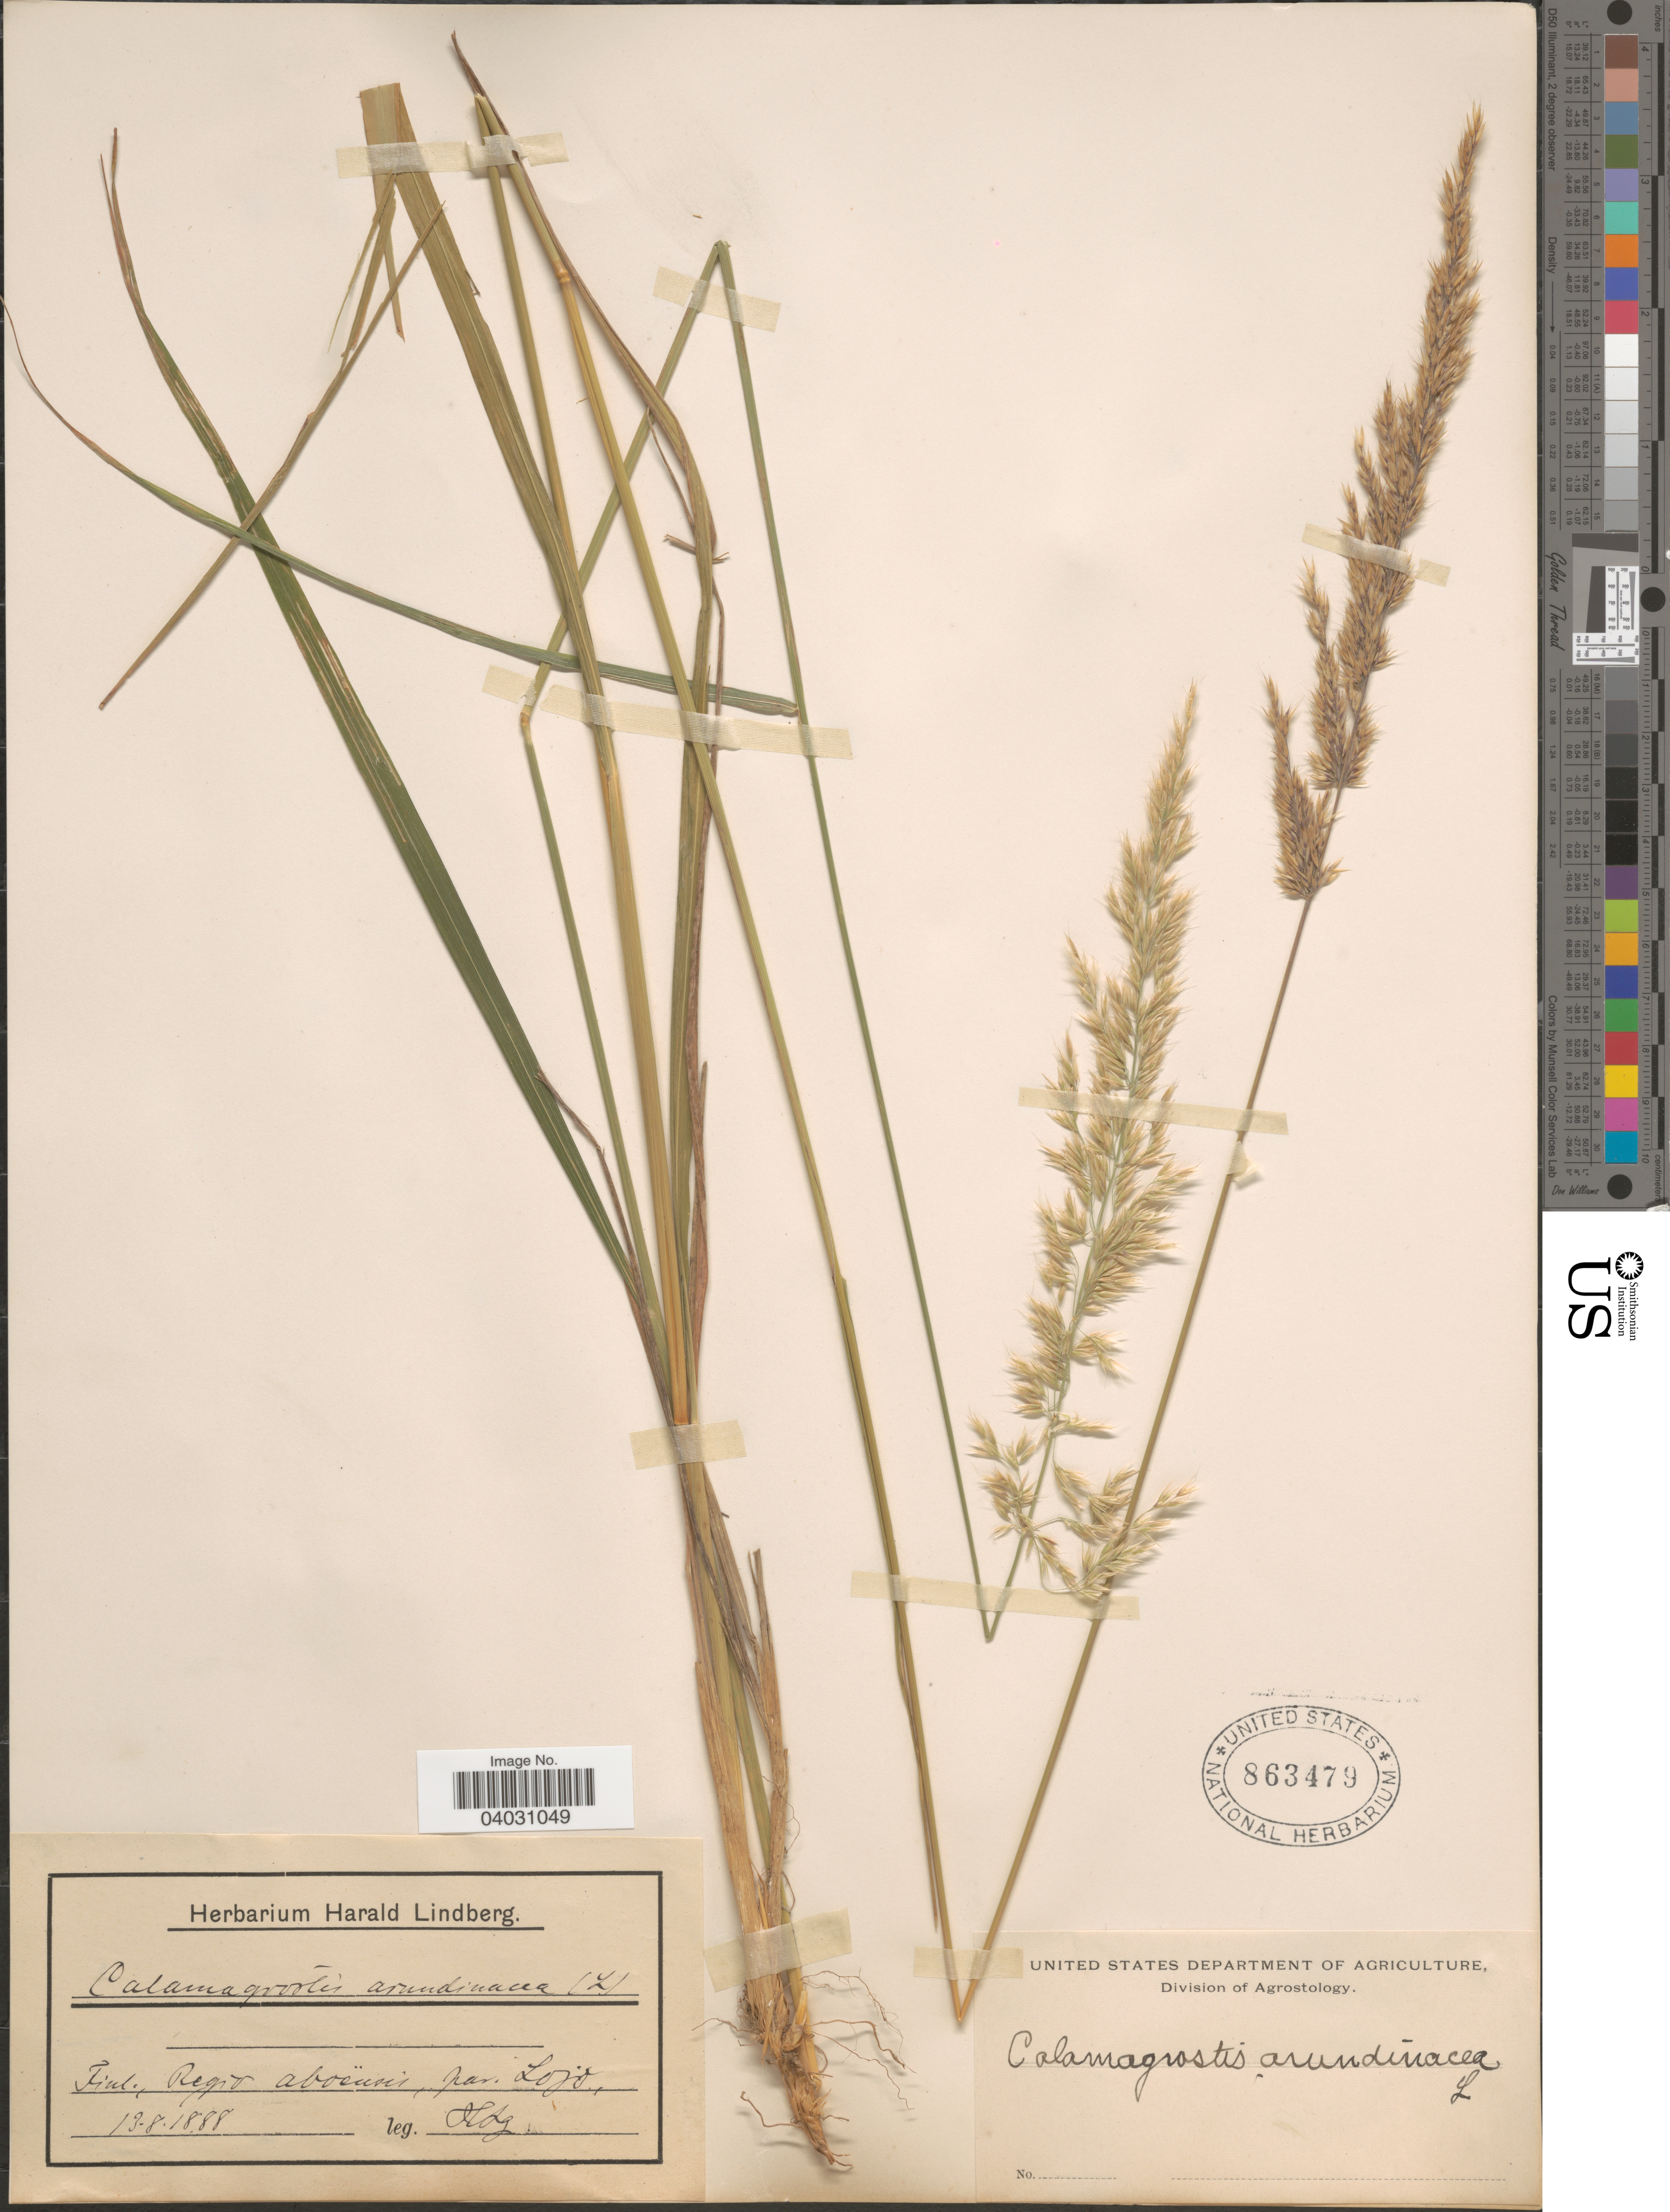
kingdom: Plantae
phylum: Tracheophyta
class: Liliopsida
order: Poales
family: Poaceae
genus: Calamagrostis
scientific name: Calamagrostis arundinacea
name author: (L.) Roth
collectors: H. Lindberg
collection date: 1888-08-13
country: Finland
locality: Finl., Regio aboënsis, par. Lojo.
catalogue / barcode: US 863479